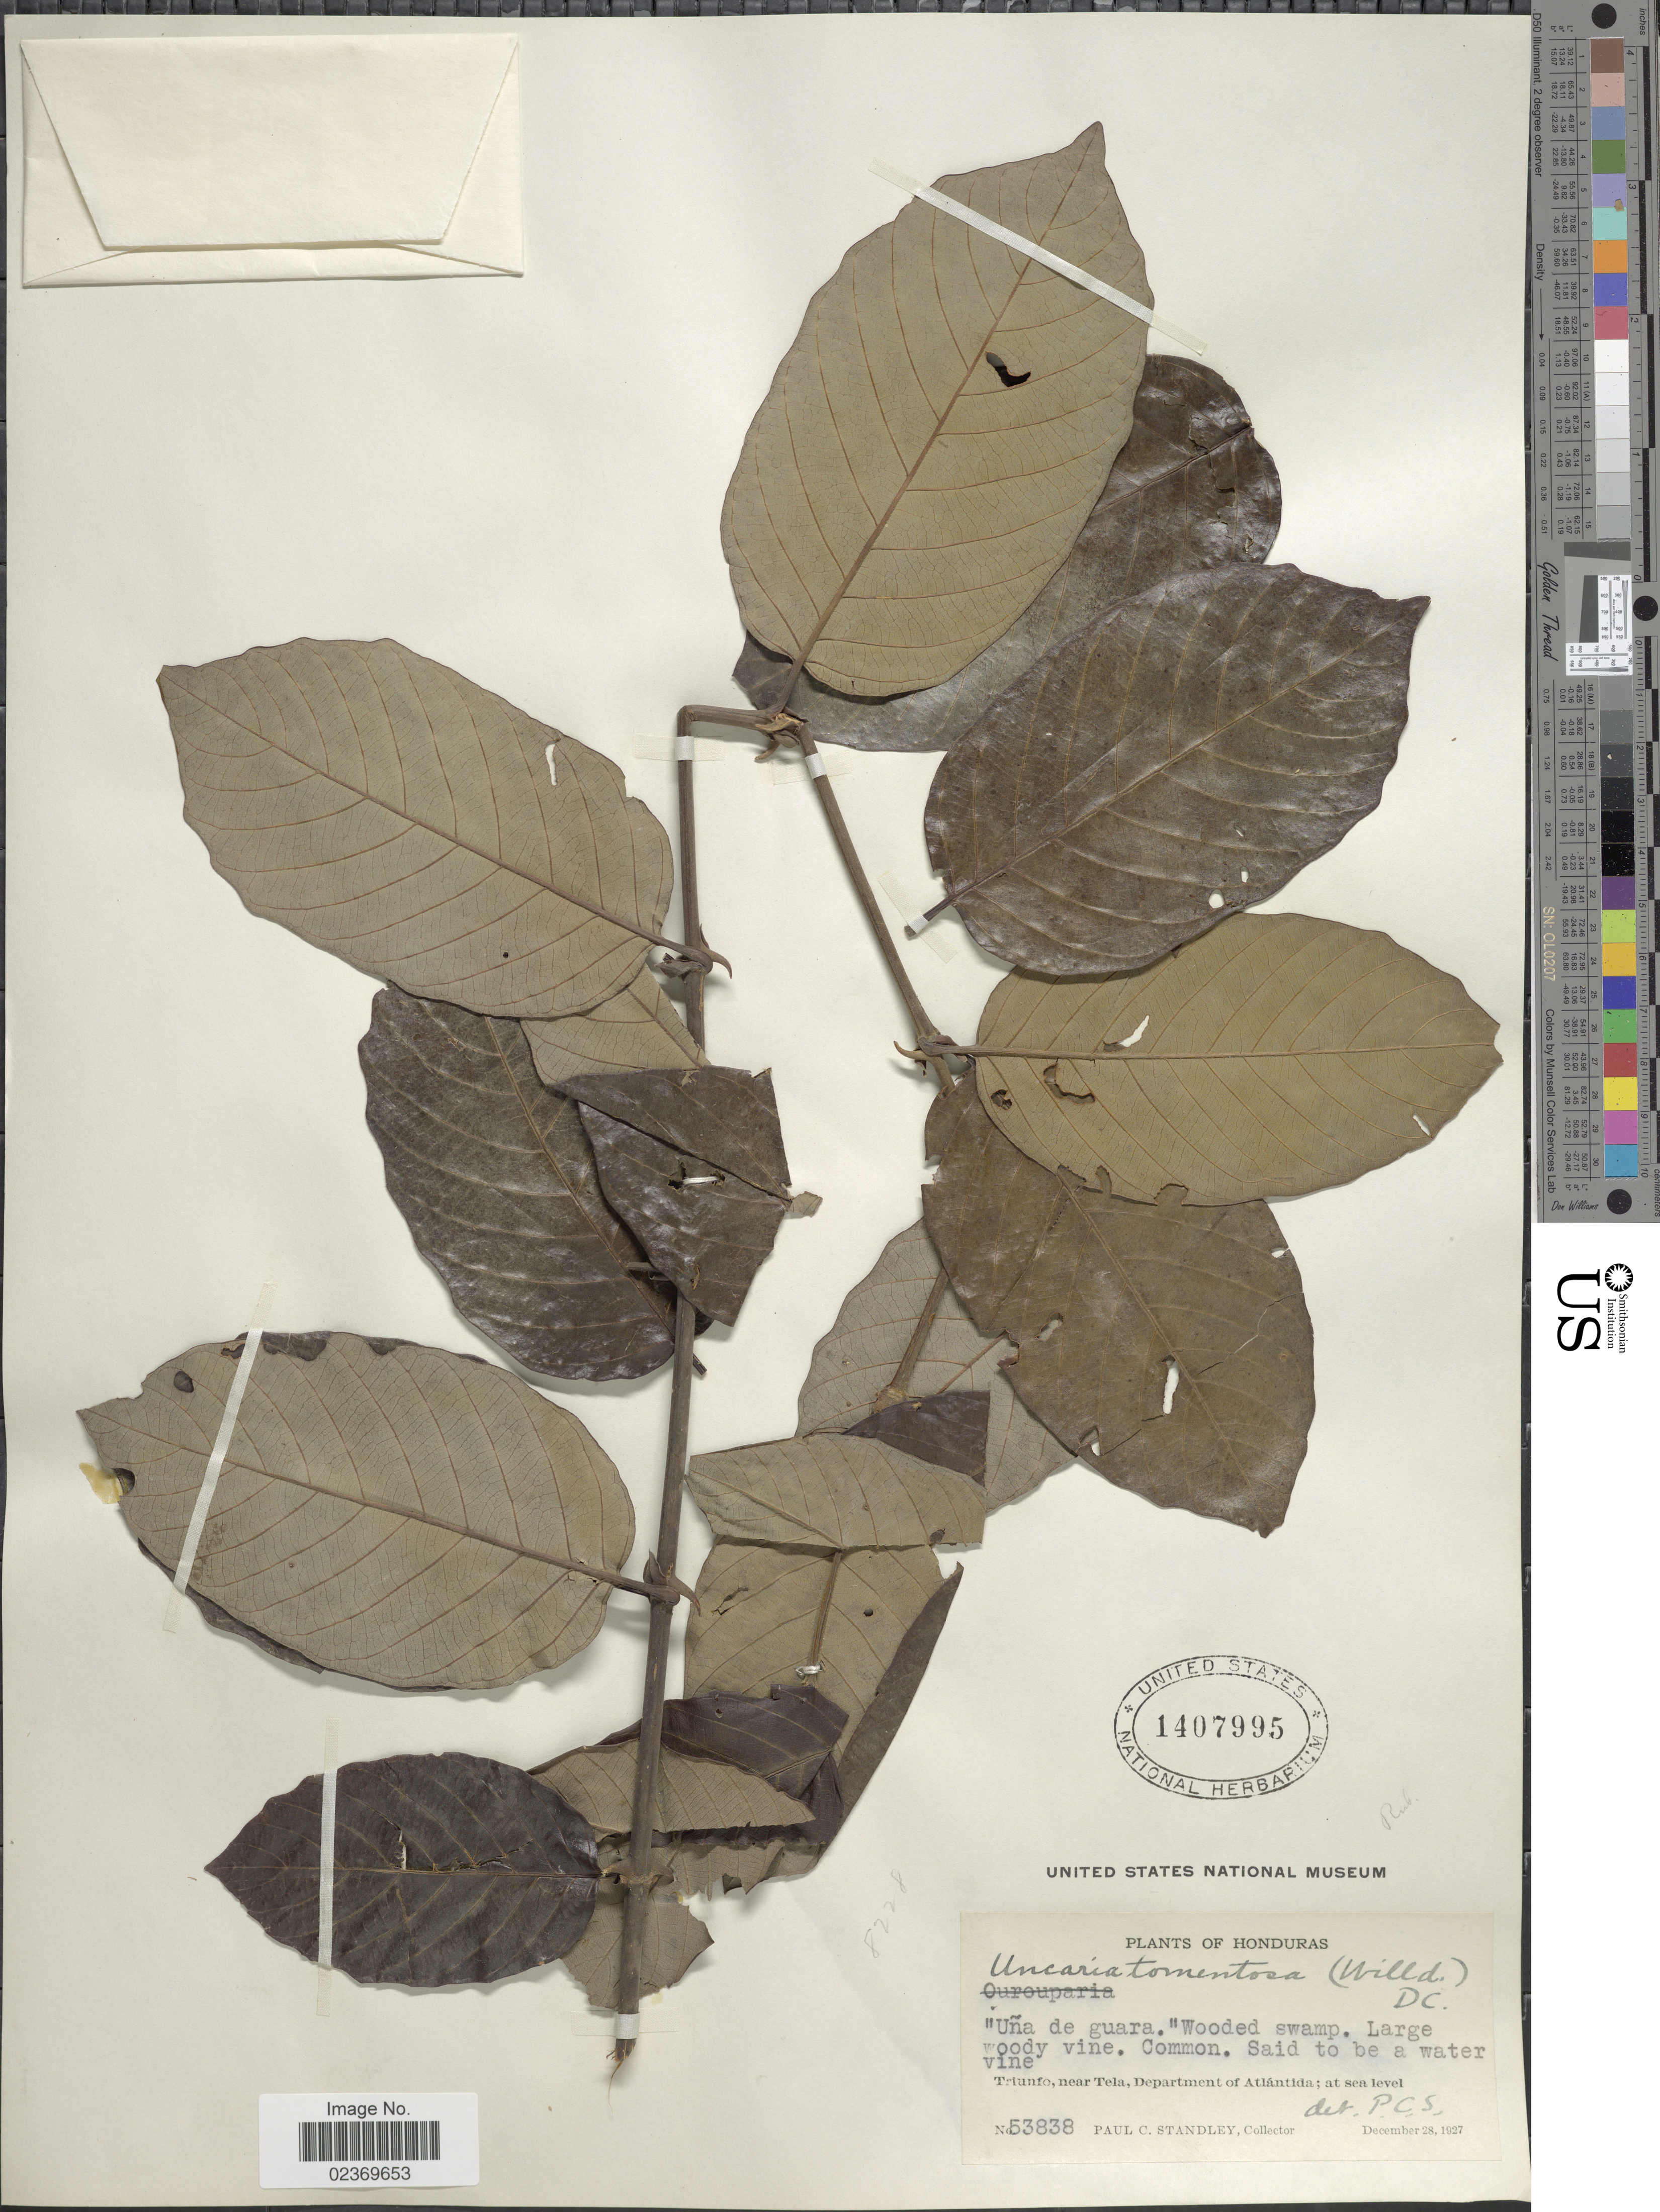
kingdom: Plantae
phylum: Tracheophyta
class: Magnoliopsida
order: Gentianales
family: Rubiaceae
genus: Uncaria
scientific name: Uncaria tomentosa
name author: (Willd. ex Roem. & Schult.) DC.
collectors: P. C. Standley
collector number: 53838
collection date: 1927-12-28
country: Honduras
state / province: Atlántida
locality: Triunfo, near Tela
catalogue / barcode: US 1407995